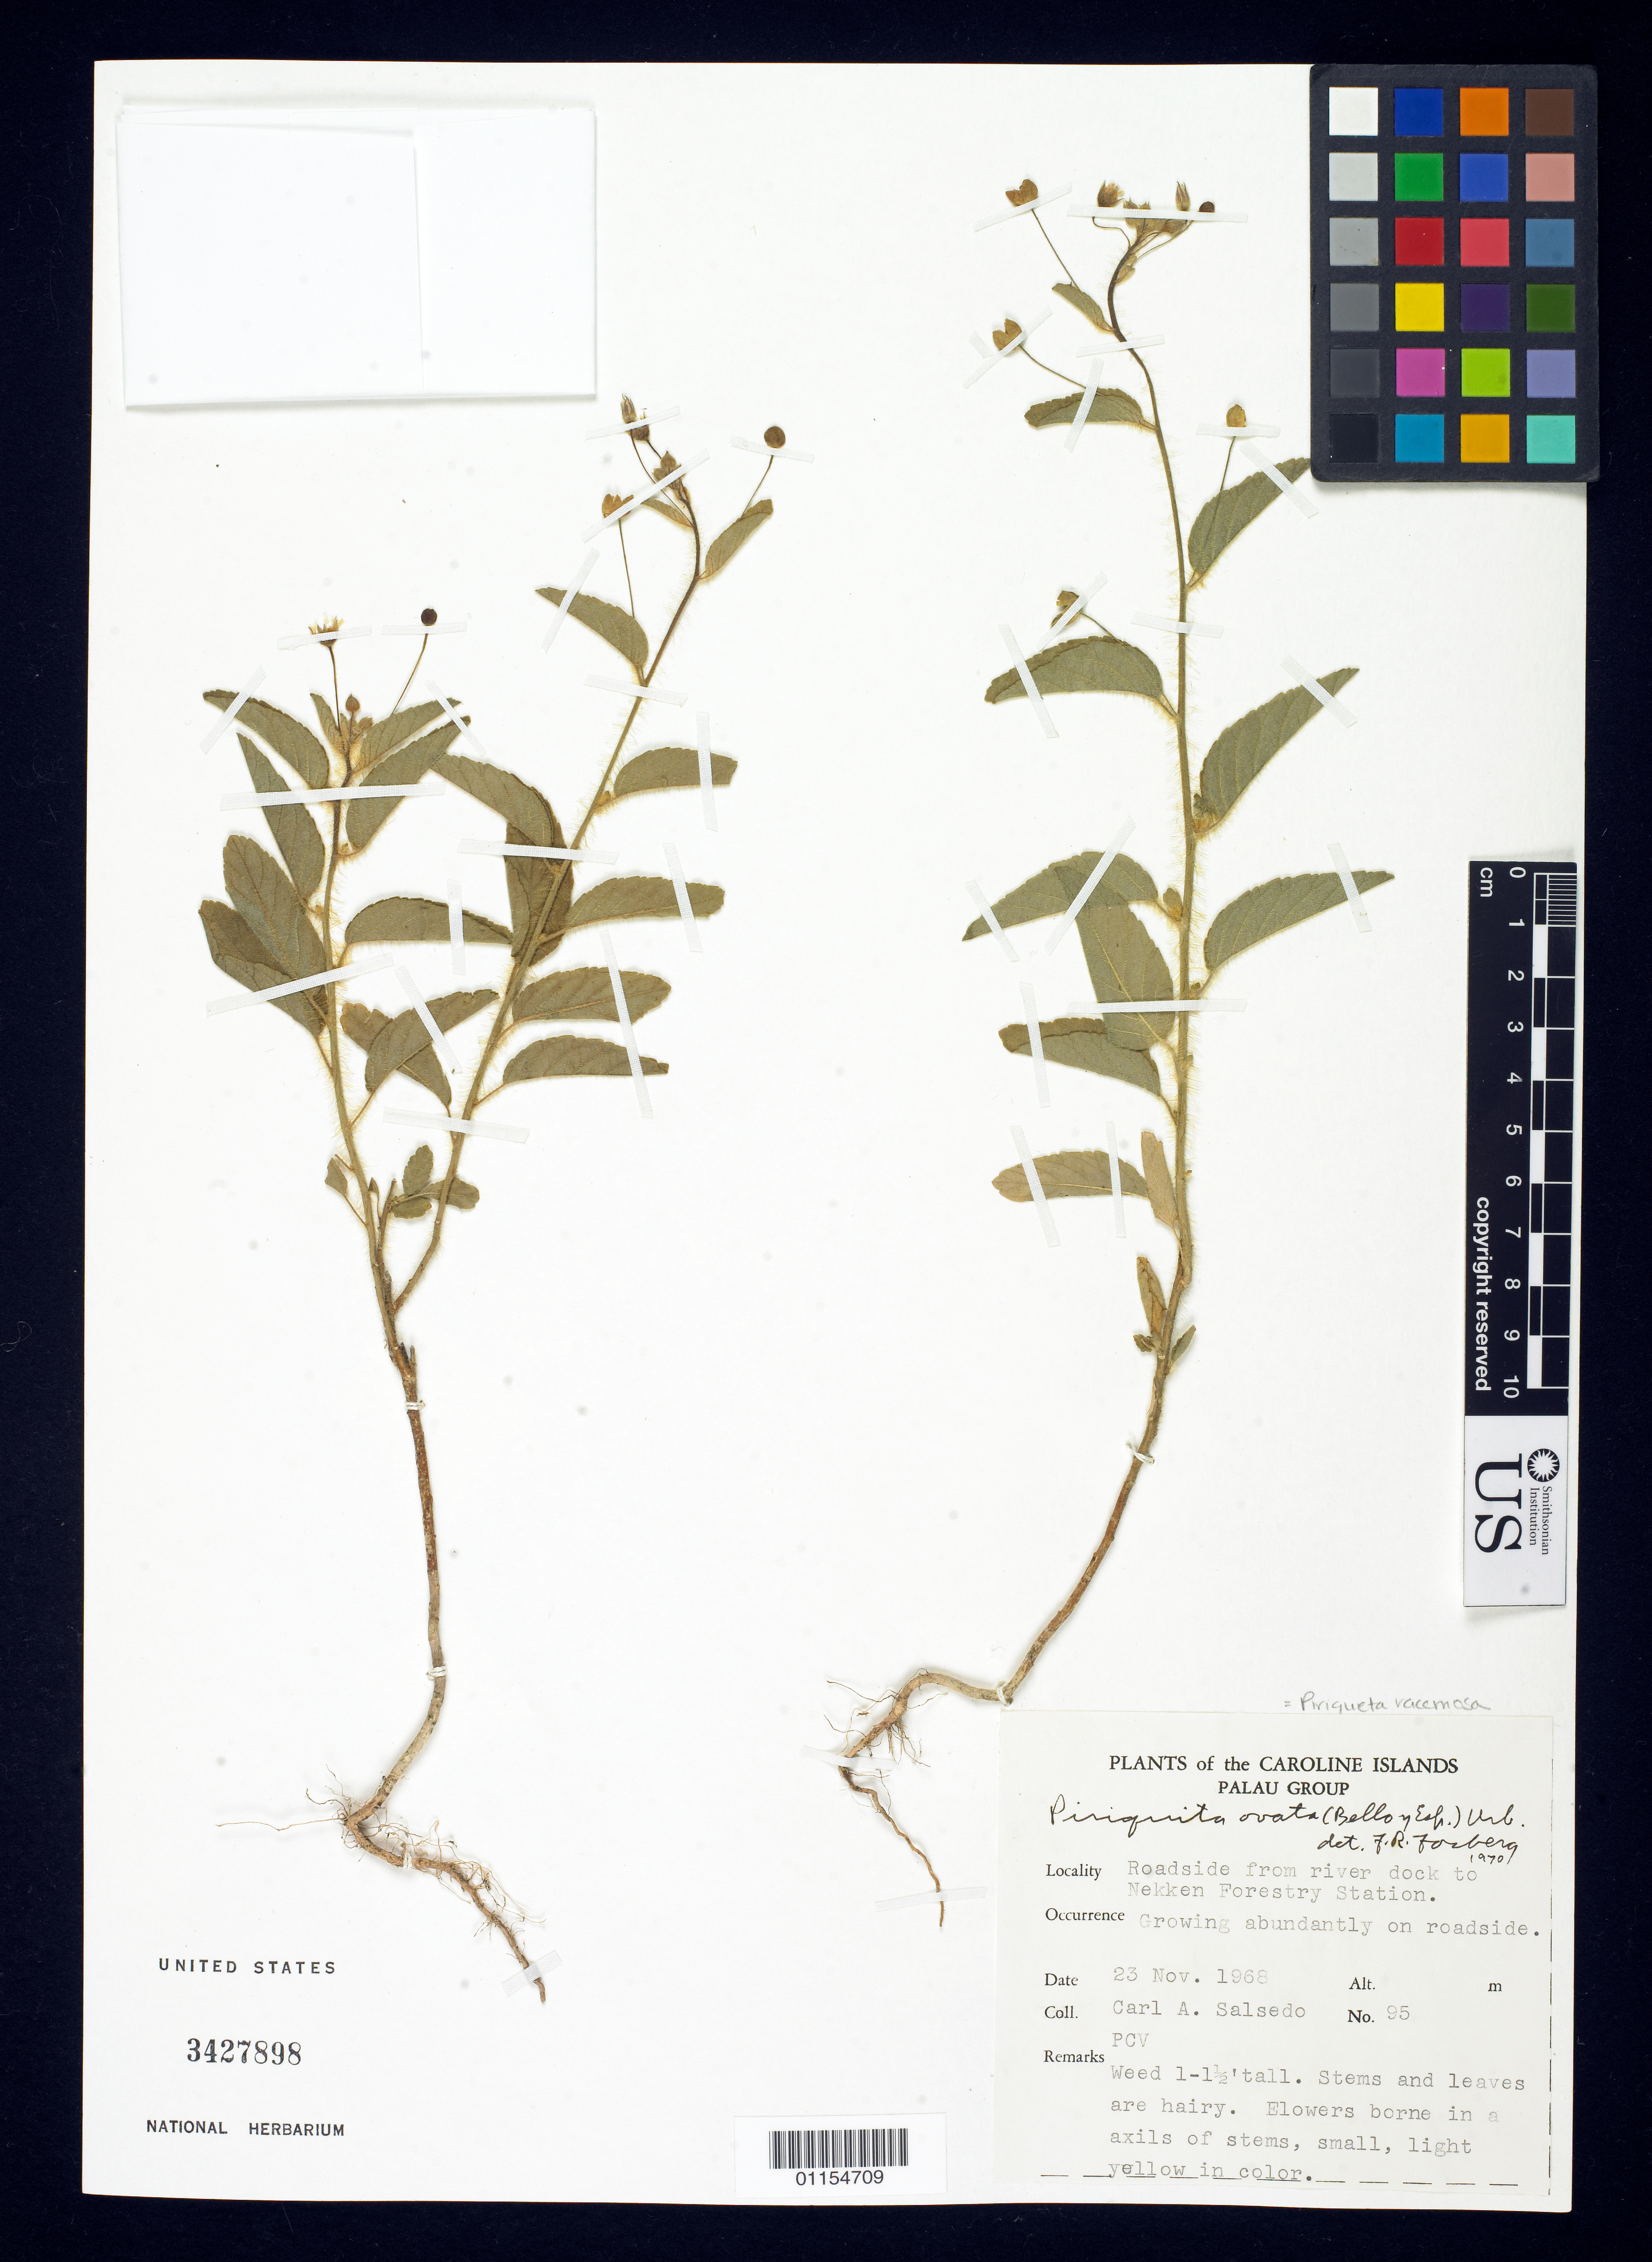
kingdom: Plantae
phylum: Tracheophyta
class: Magnoliopsida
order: Malpighiales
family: Turneraceae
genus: Piriqueta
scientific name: Piriqueta racemosa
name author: (Jacq.) Sweet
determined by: Fosberg, F. R.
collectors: C.A. Salsedo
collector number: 95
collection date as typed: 23 Nov 1968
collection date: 1968-11-23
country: Palau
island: Babeldaob [Babelthuap]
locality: Roadside from river dock to Nekken Forestry station.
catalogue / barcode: US 3427898